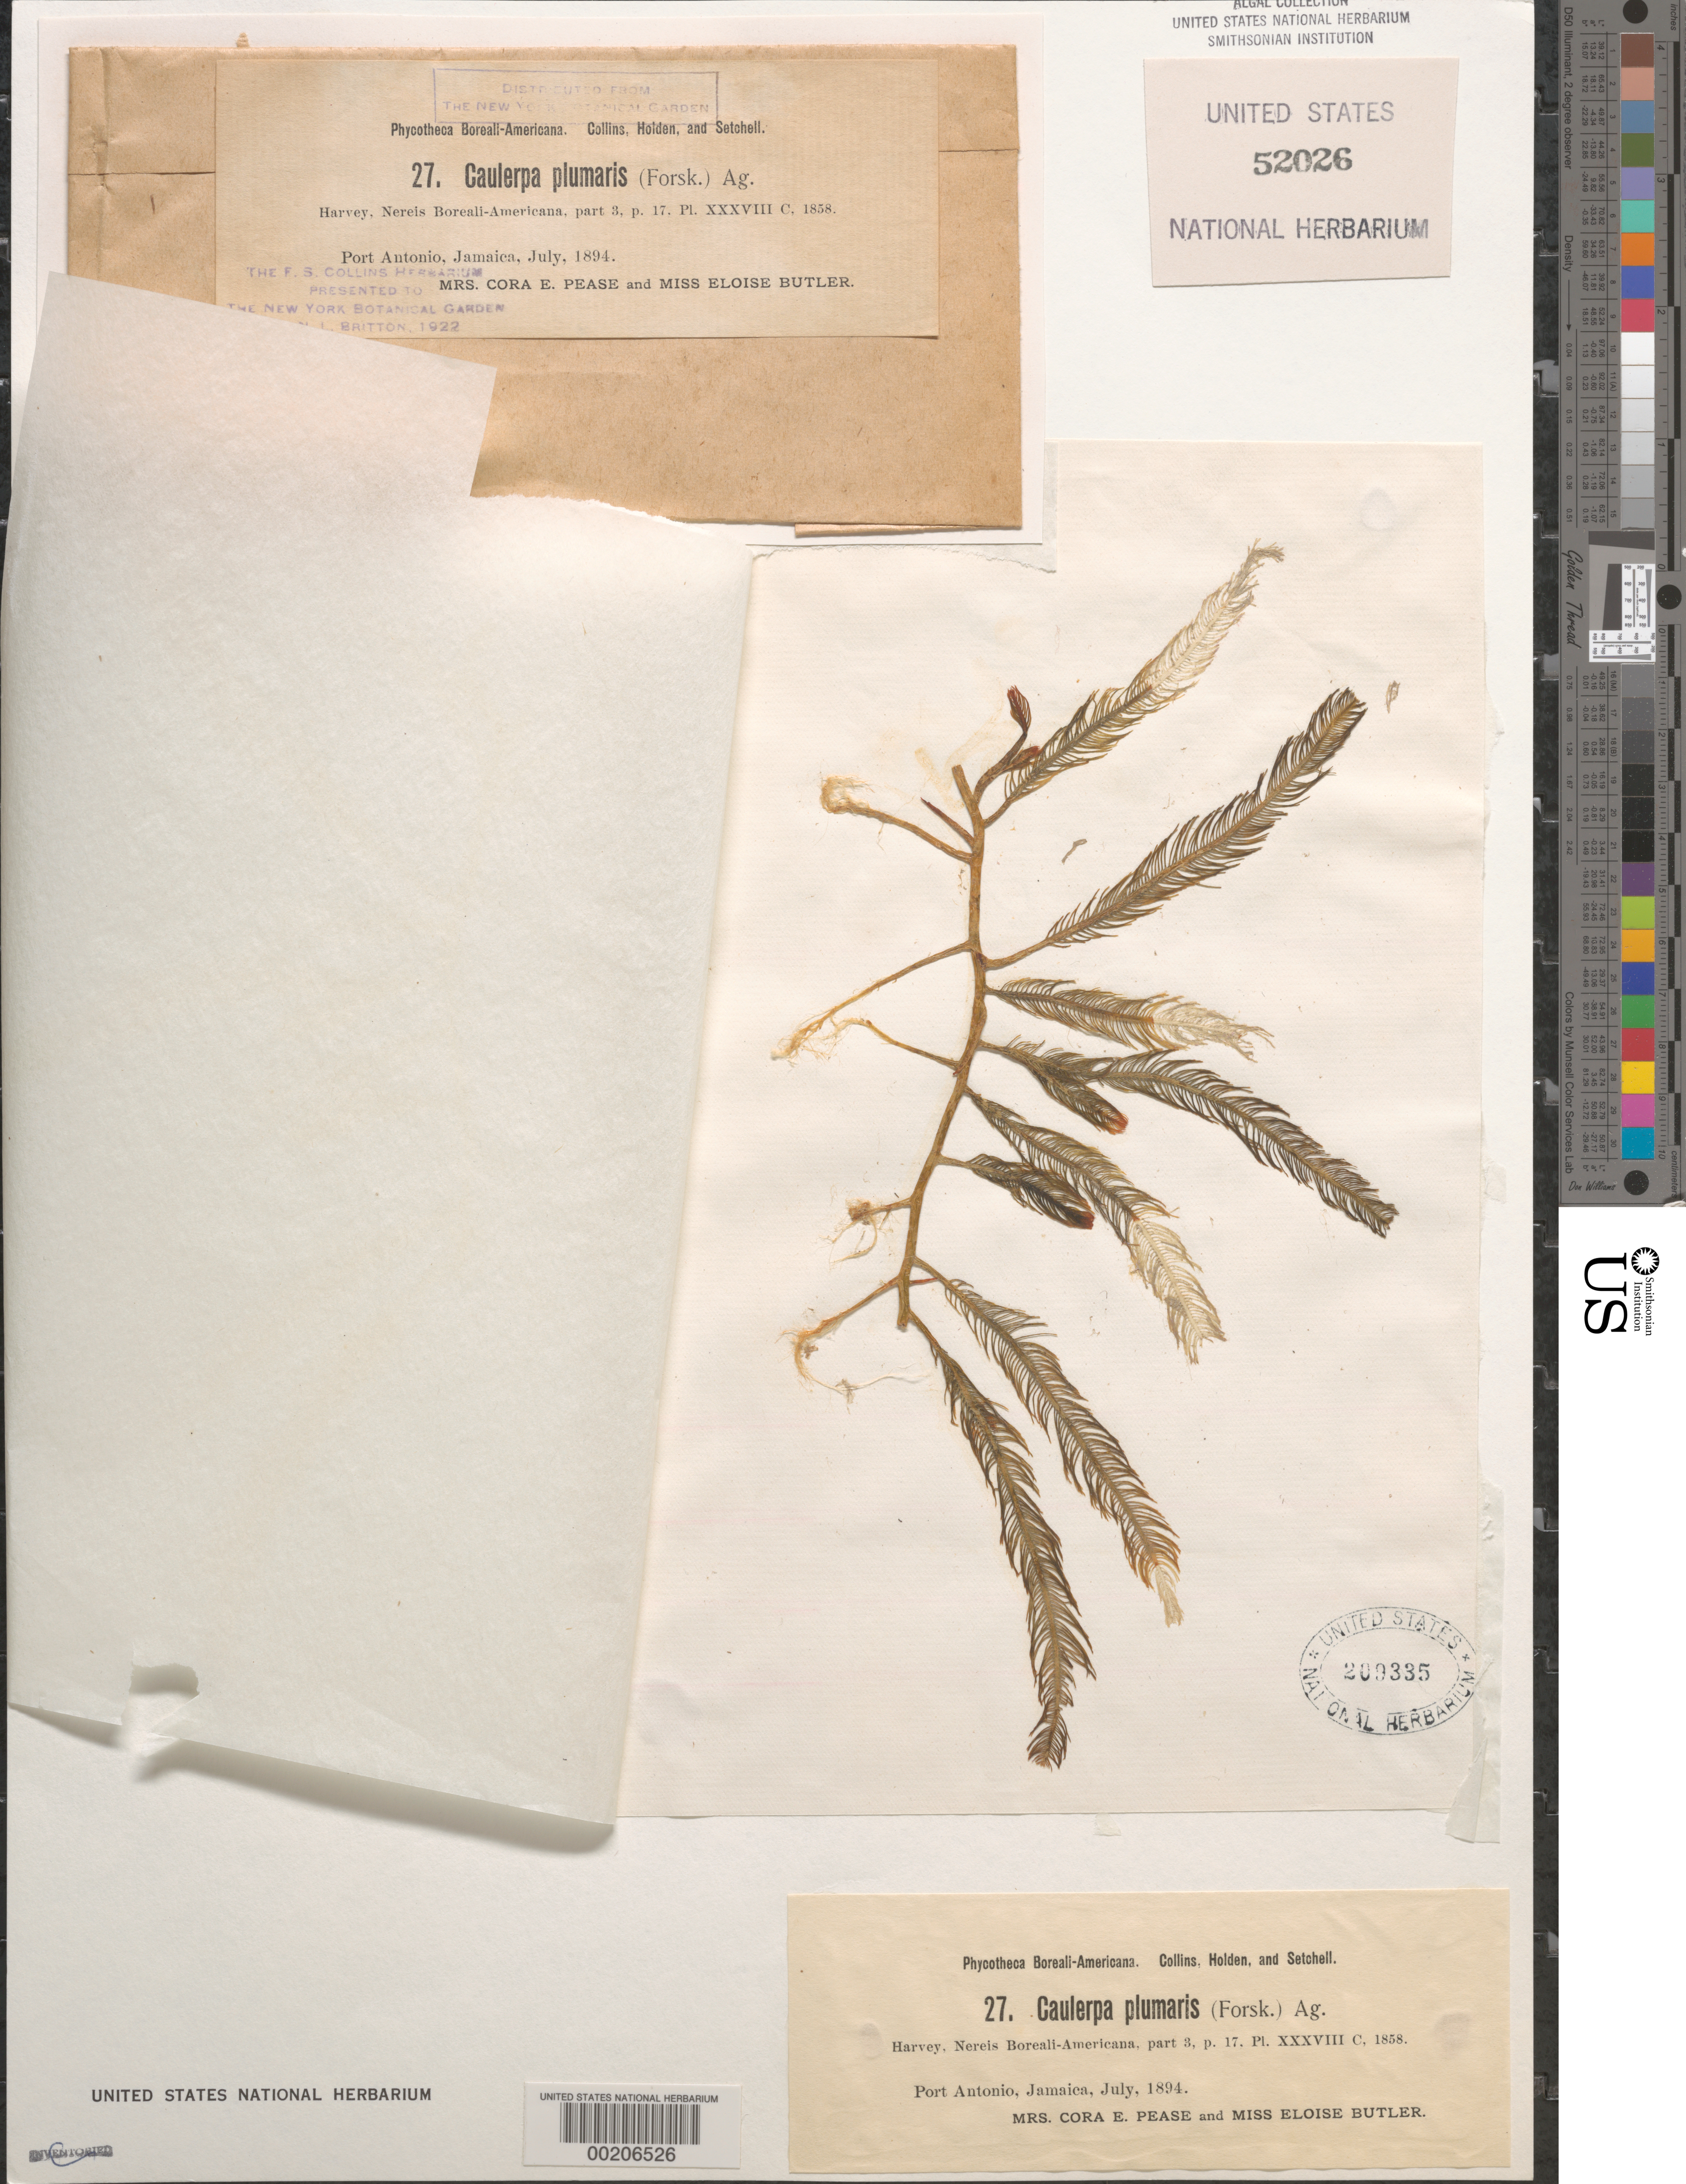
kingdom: Plantae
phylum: Chlorophyta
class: Ulvophyceae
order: Bryopsidales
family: Caulerpaceae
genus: Caulerpa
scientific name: Caulerpa sertularioides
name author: (S.G. Gmel.) M. Howe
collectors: C. Pease & E. Butler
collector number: PB-A 27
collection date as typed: Jul 1894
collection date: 1894-07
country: Jamaica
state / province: Portland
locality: Port Antonio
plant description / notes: Collins, Holden & Setchell, Phycotheca Boreali-Americana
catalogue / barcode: US 52026